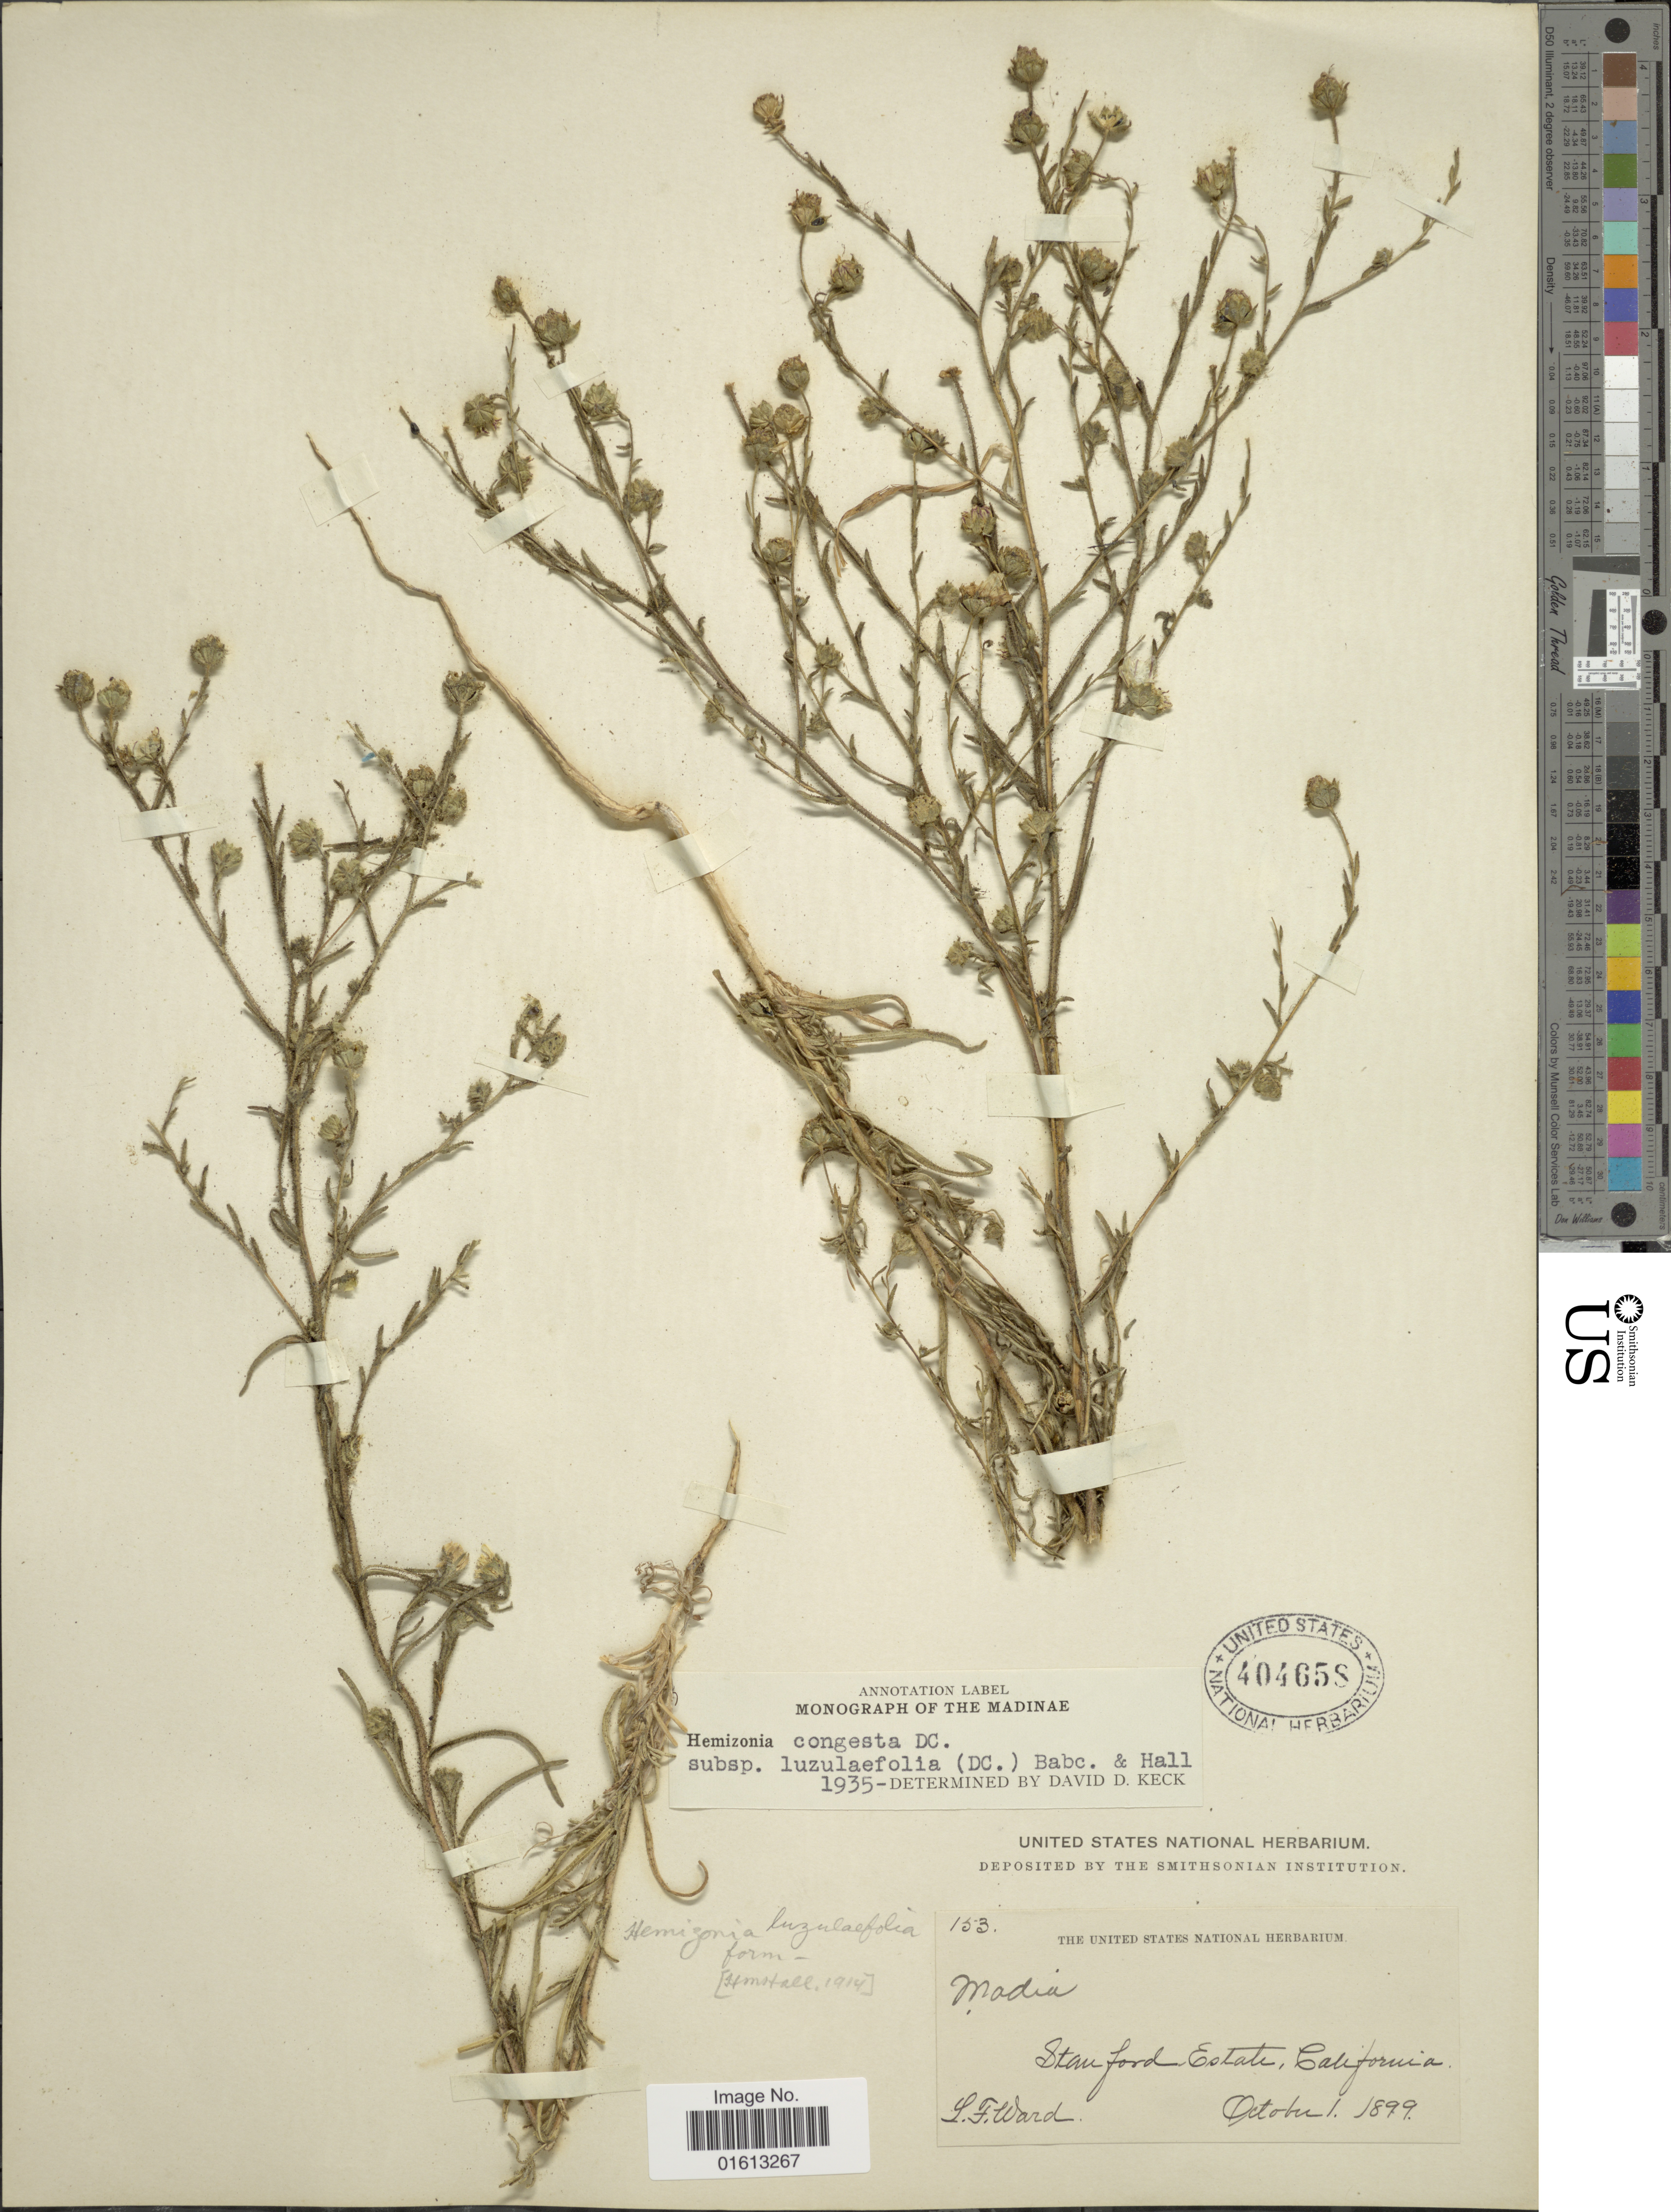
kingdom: Plantae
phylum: Tracheophyta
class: Magnoliopsida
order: Asterales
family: Asteraceae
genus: Hemizonia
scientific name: Hemizonia congesta subsp. luzulaefolia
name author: (DC.) Babc. & H.M. Hall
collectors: L. Ward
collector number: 153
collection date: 1899-10-01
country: United States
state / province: California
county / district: Santa Clara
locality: Stanford Estate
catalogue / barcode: US 4040658